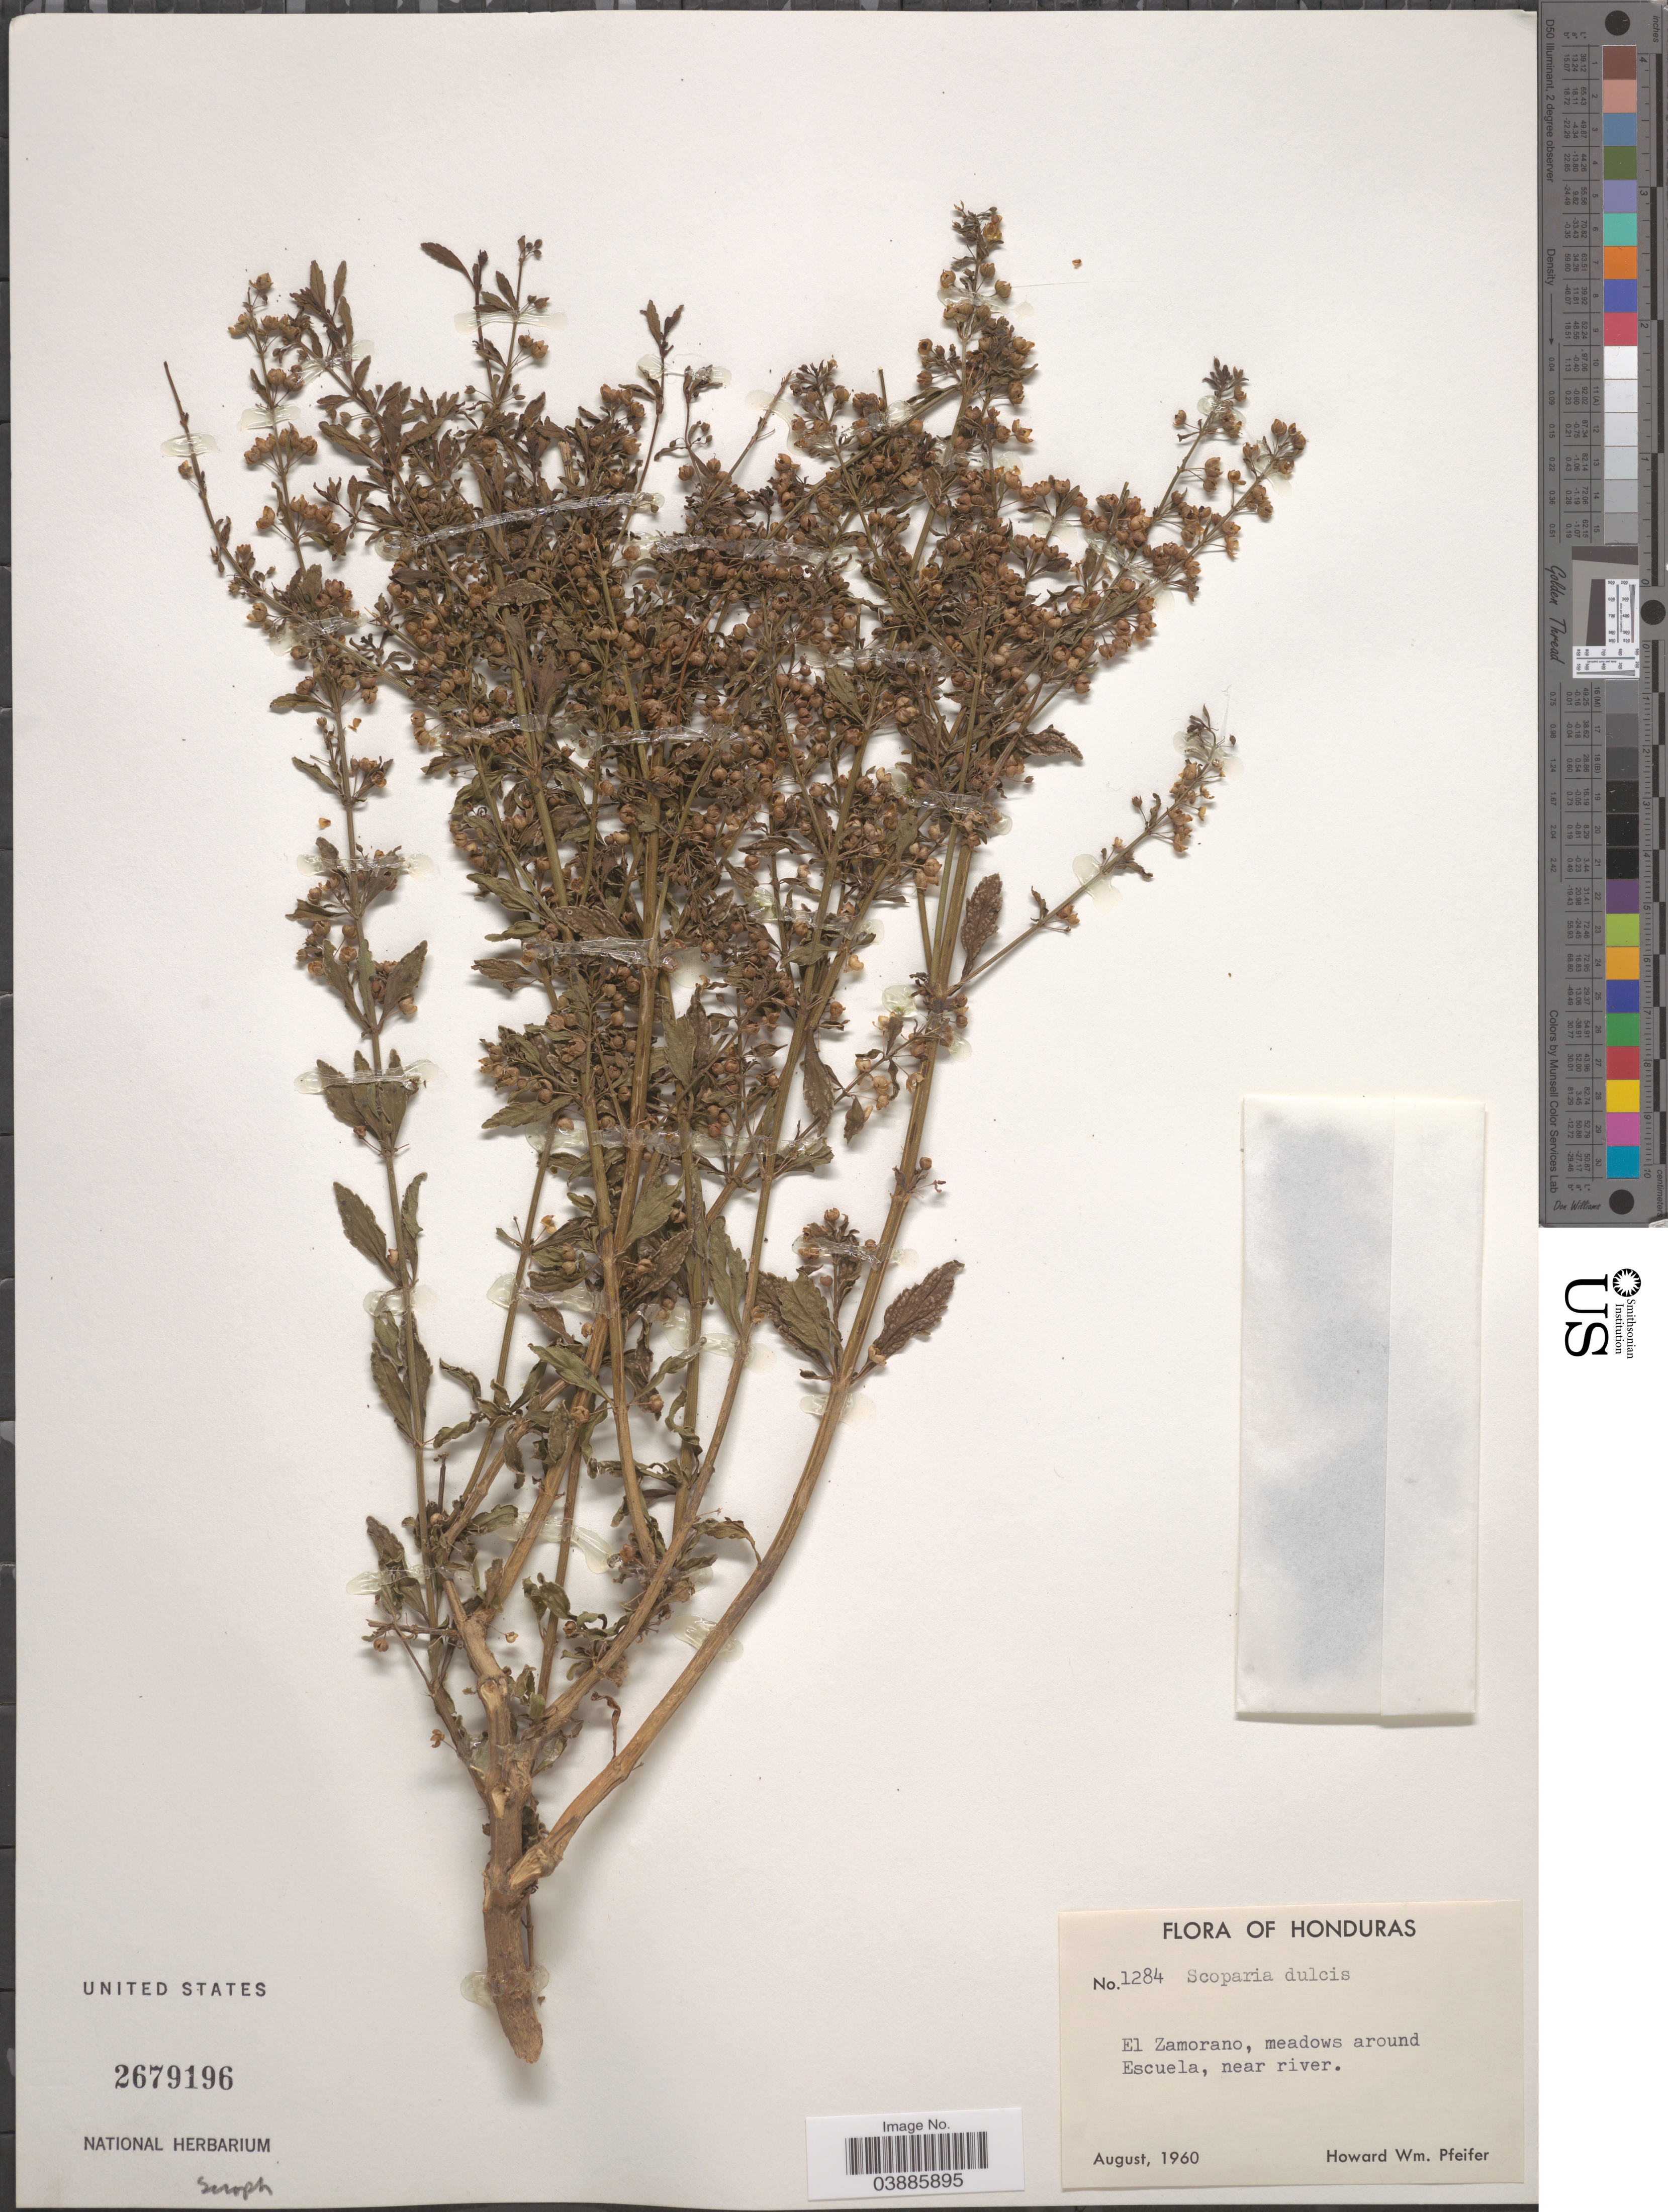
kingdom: Plantae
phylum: Tracheophyta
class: Magnoliopsida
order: Lamiales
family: Plantaginaceae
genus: Scoparia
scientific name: Scoparia dulcis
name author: L.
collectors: H. W. Pfeifer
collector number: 1284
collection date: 1960-08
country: Honduras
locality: El Zamorano, meadows around Escuela, near river.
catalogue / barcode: US 2679196